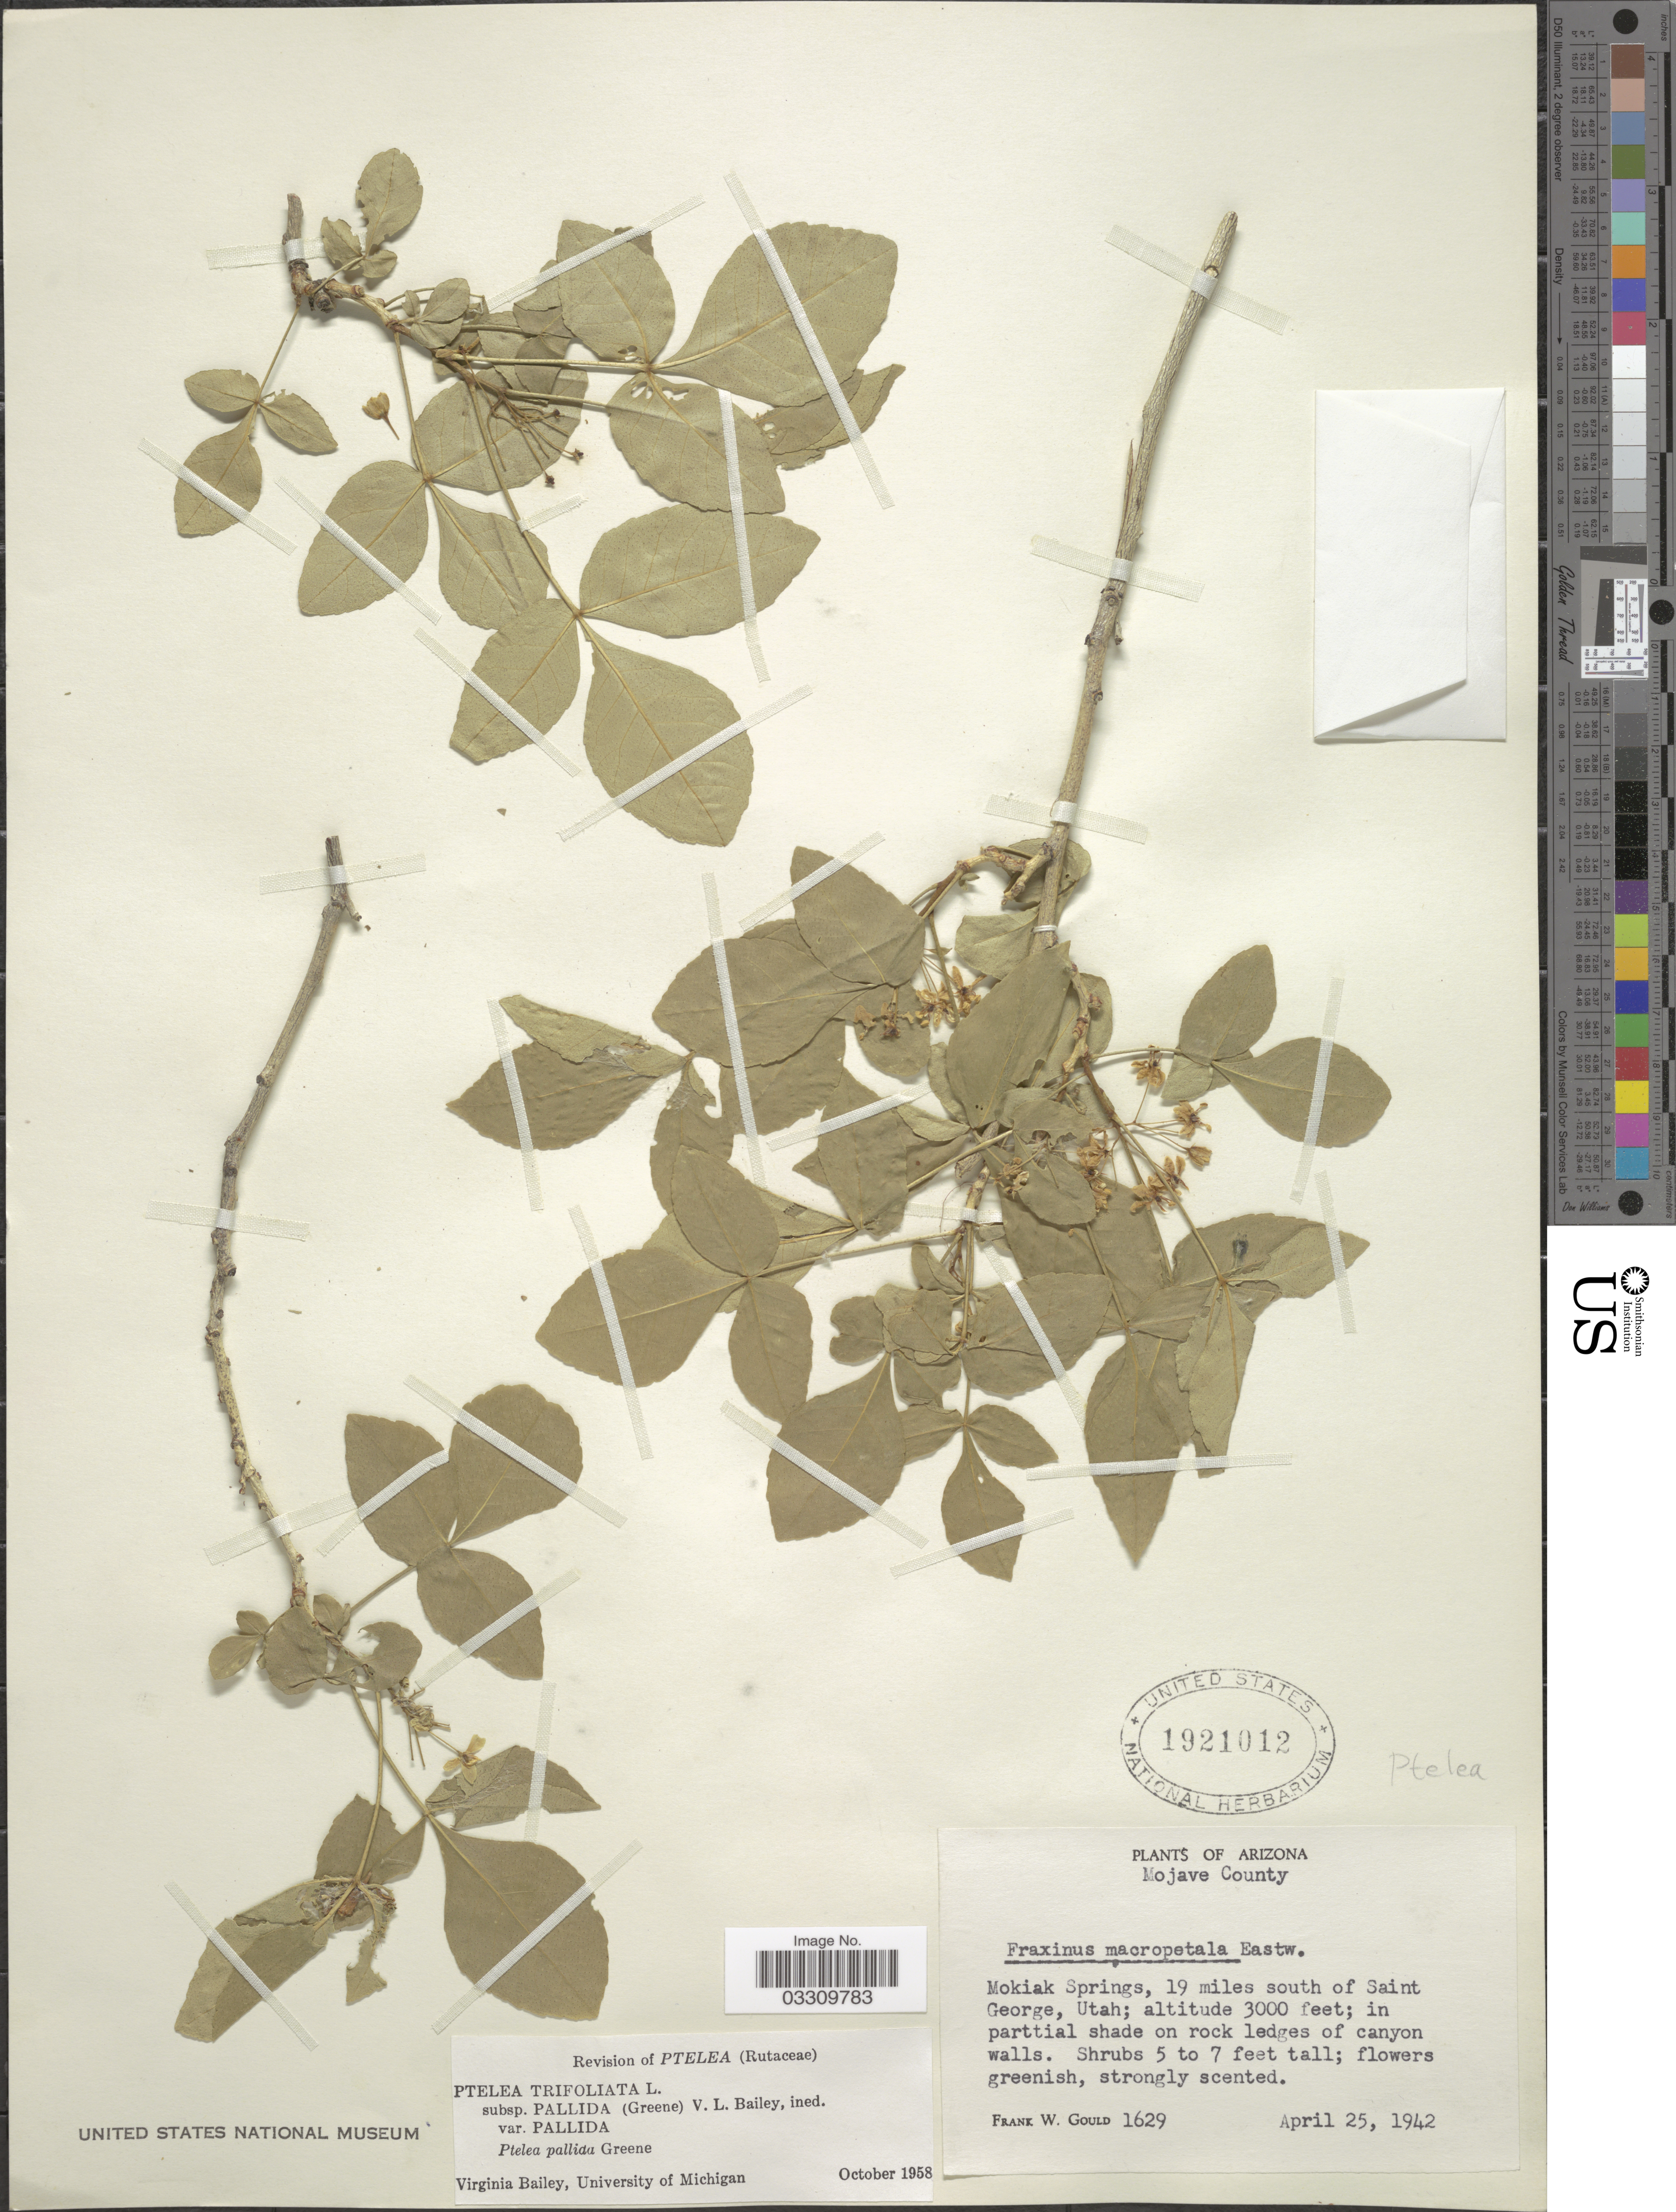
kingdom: Plantae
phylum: Tracheophyta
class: Magnoliopsida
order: Sapindales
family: Rutaceae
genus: Ptelea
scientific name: Ptelea trifoliata subsp. pallida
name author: (Greene) V. L. Bailey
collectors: F. W. Gould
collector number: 1629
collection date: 1942-04-25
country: United States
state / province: Utah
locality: Mojave County. Mokiak Springs, 19 miles south of Saint George.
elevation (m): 914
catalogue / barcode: US 1921012